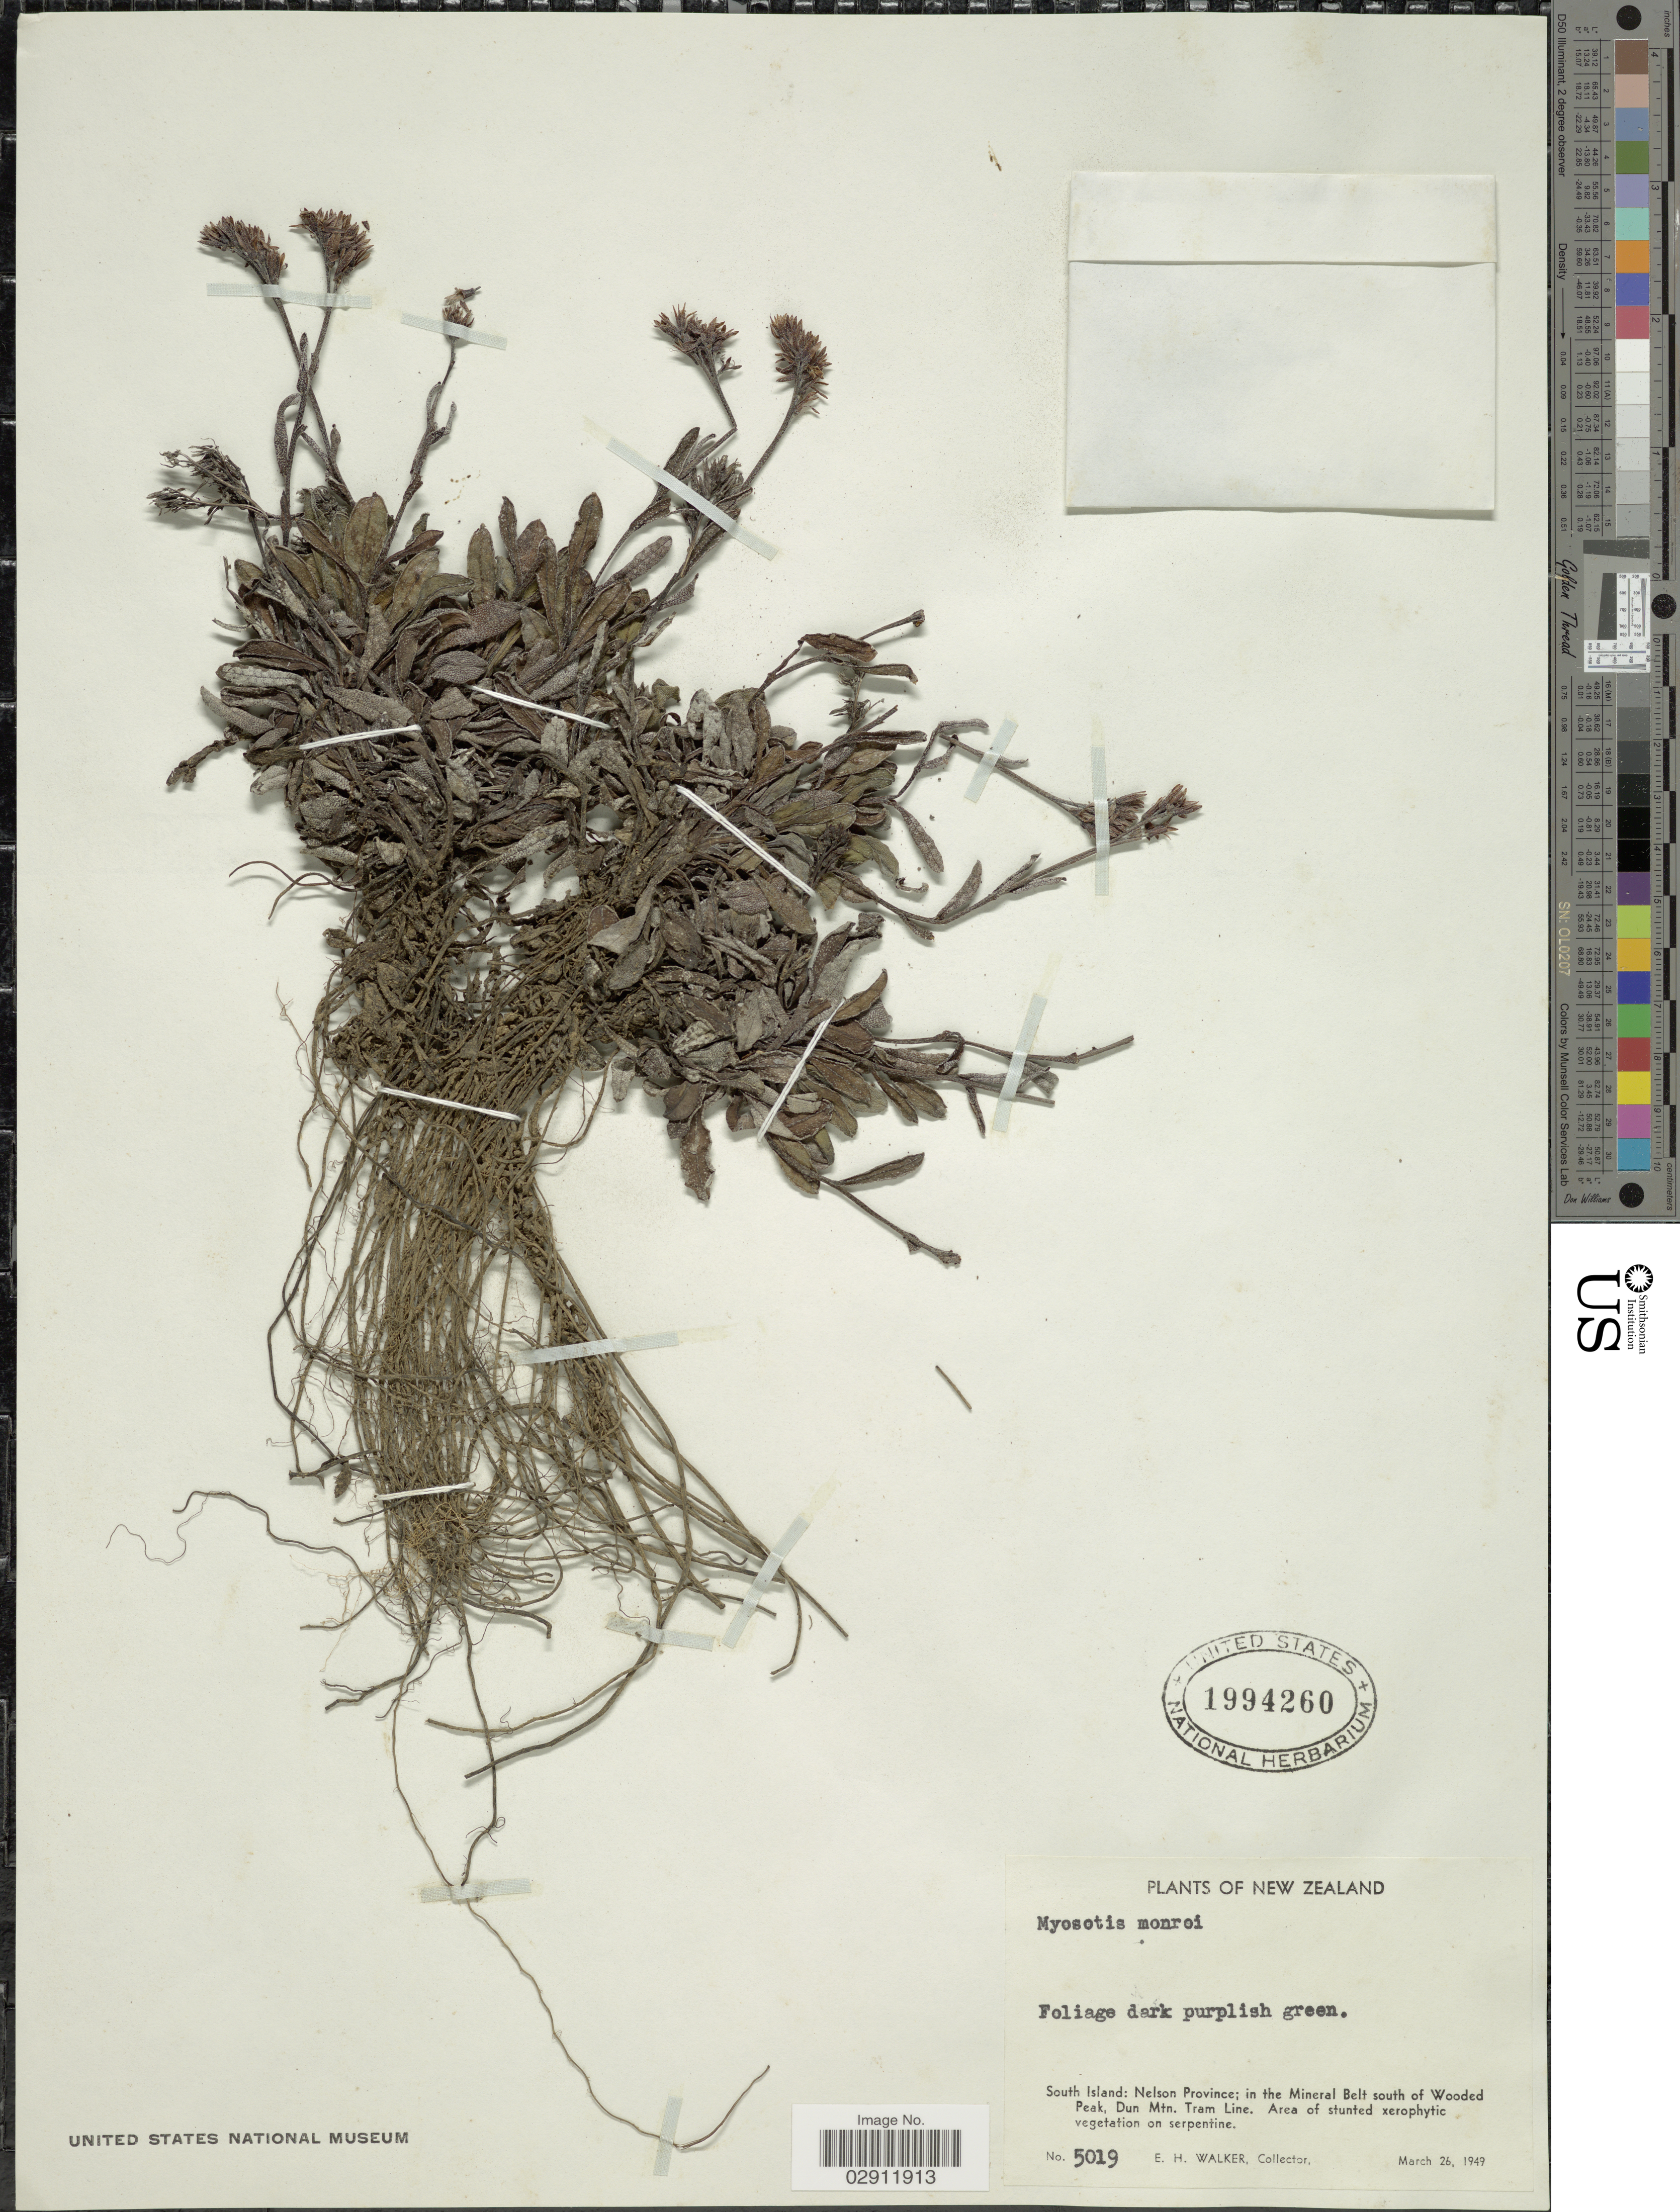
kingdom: Plantae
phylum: Tracheophyta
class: Magnoliopsida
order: Boraginales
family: Boraginaceae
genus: Myosotis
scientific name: Myosotis monroi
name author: Cheeseman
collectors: E. H. Walker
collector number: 5019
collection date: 1949-03-26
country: New Zealand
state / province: Nelson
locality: South Island: in the Mineral Belt south of Wooded Peak, Dun Mtn. Tram Lime.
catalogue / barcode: US 1994260